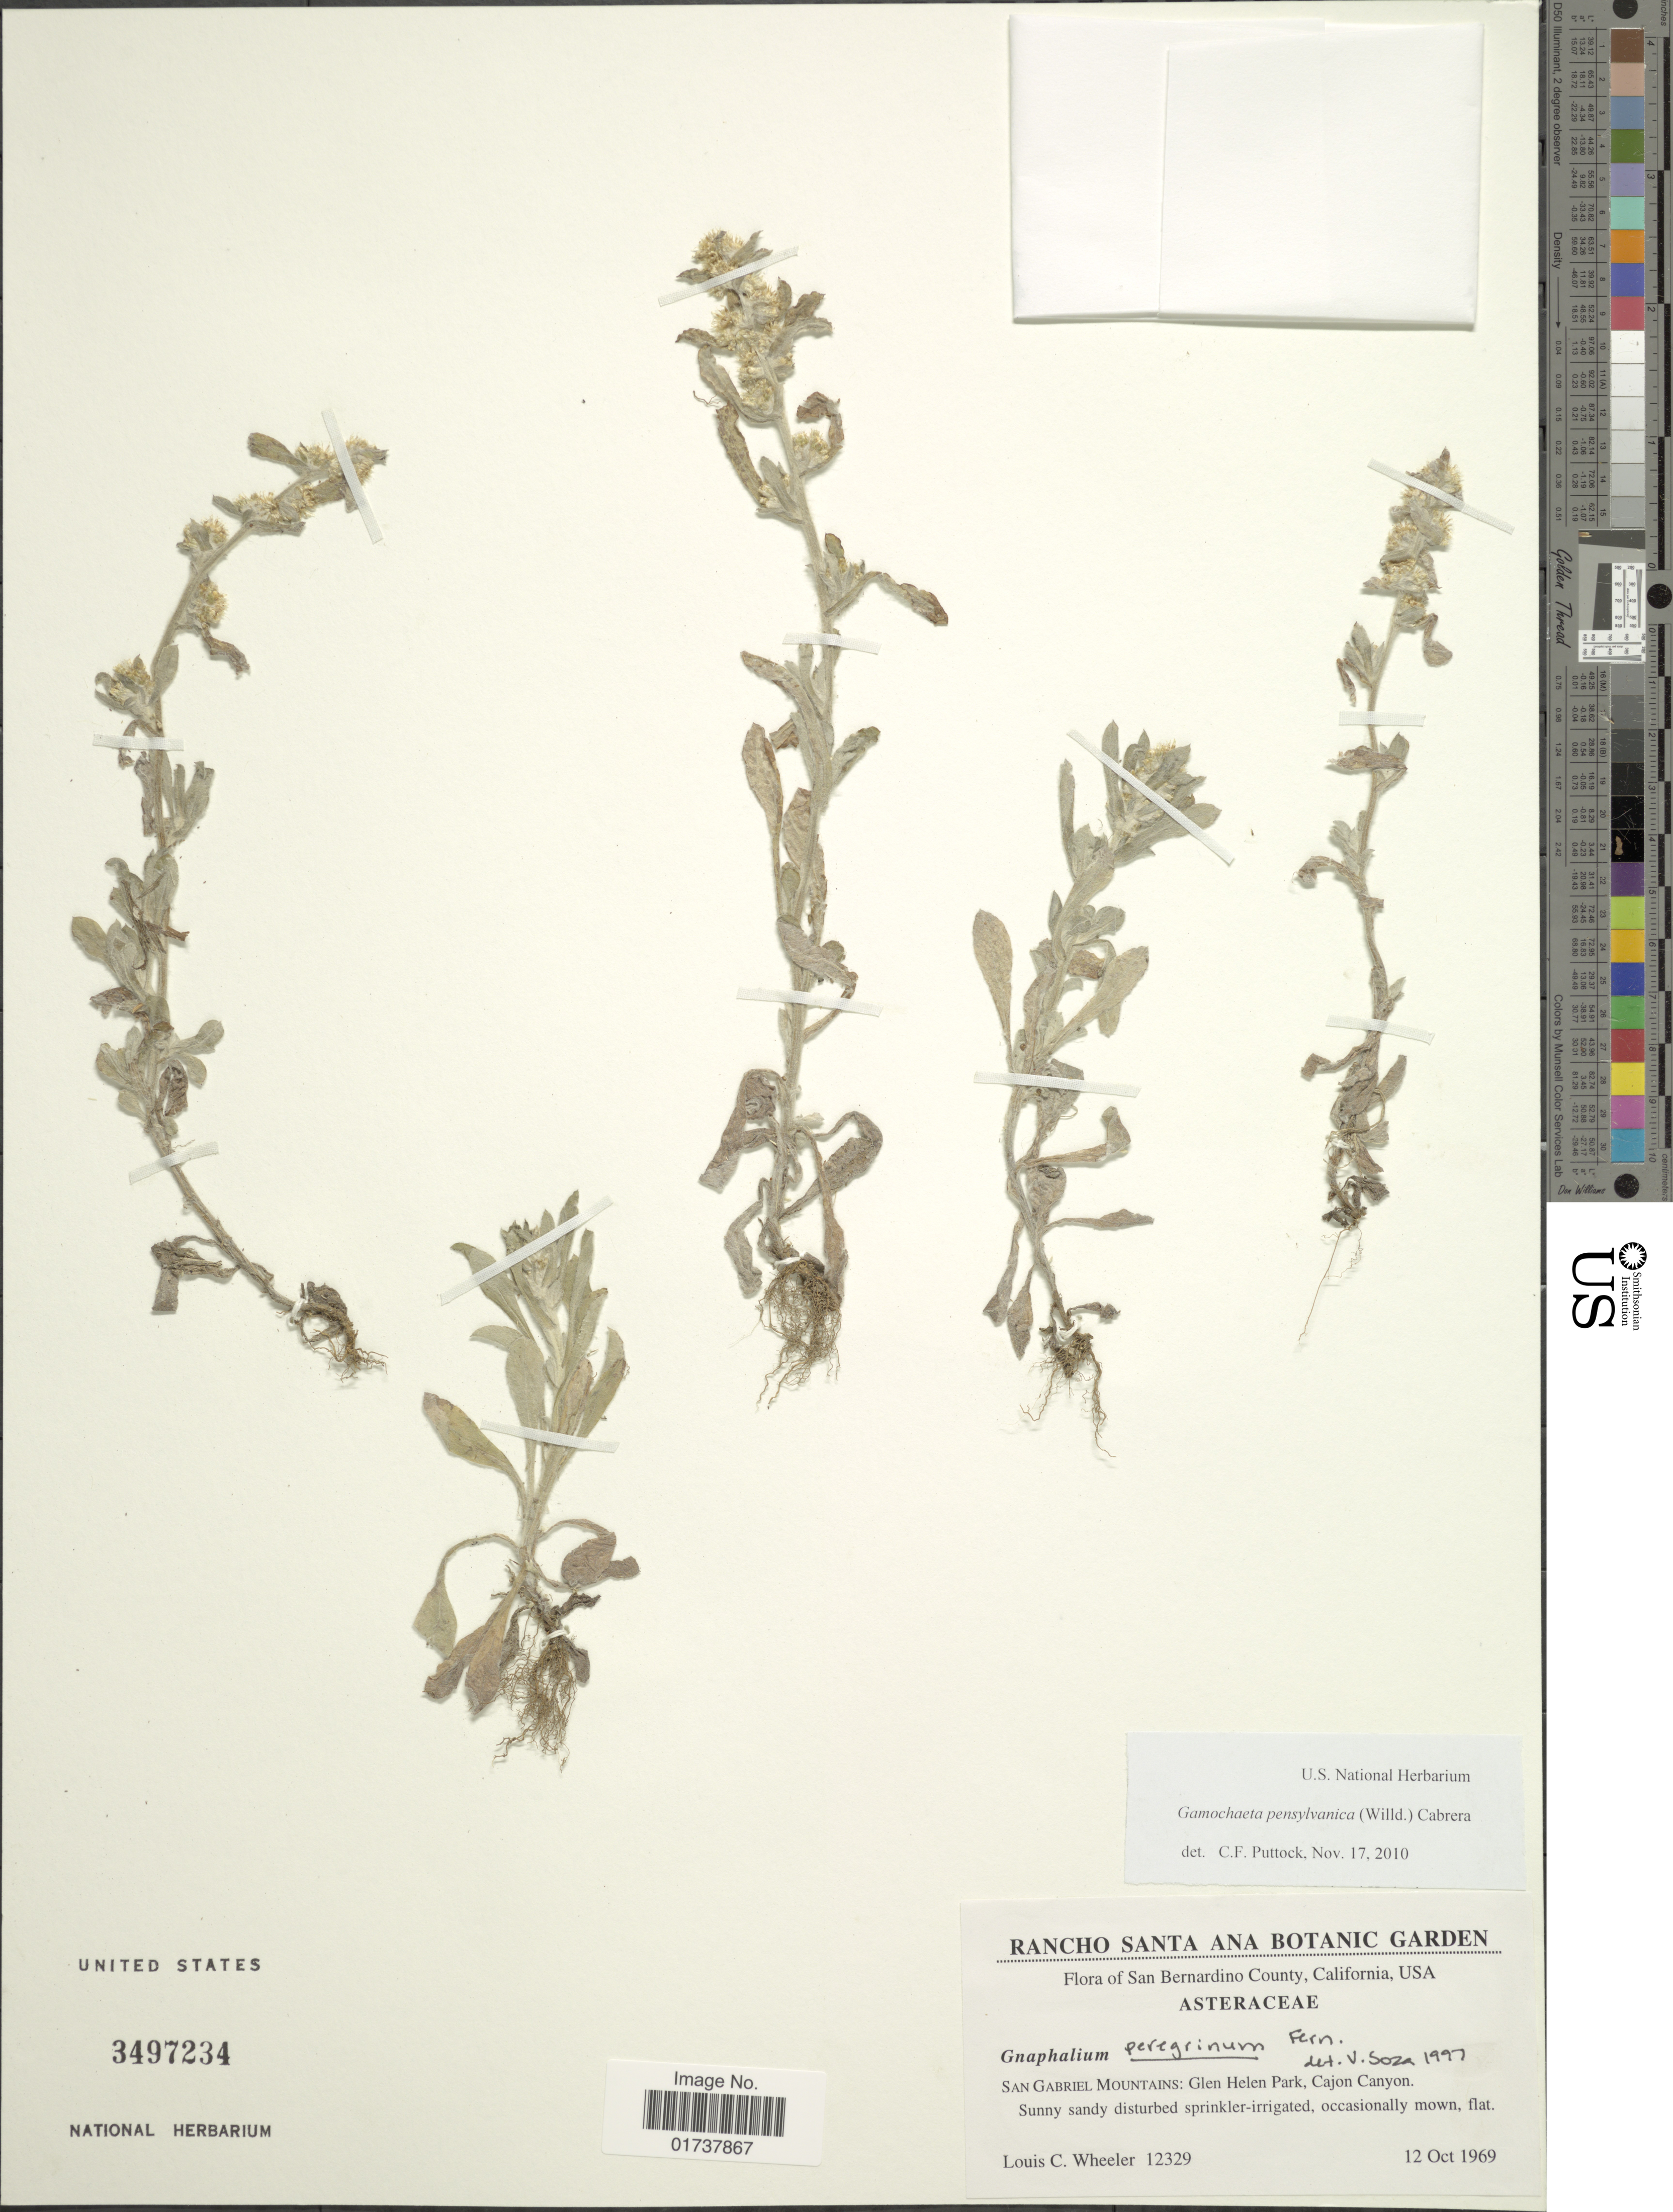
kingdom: Plantae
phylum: Tracheophyta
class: Magnoliopsida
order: Asterales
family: Asteraceae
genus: Gamochaeta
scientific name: Gamochaeta pensylvanica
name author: (Willd.) Cabrera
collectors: L. C. Wheeler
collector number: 12329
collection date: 1969-10-12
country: United States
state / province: California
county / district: San Bernardino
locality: San Bernardino County, San Gabriel Mountains: Glen Helen Park, Cajon Canyon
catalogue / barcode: US 3497234